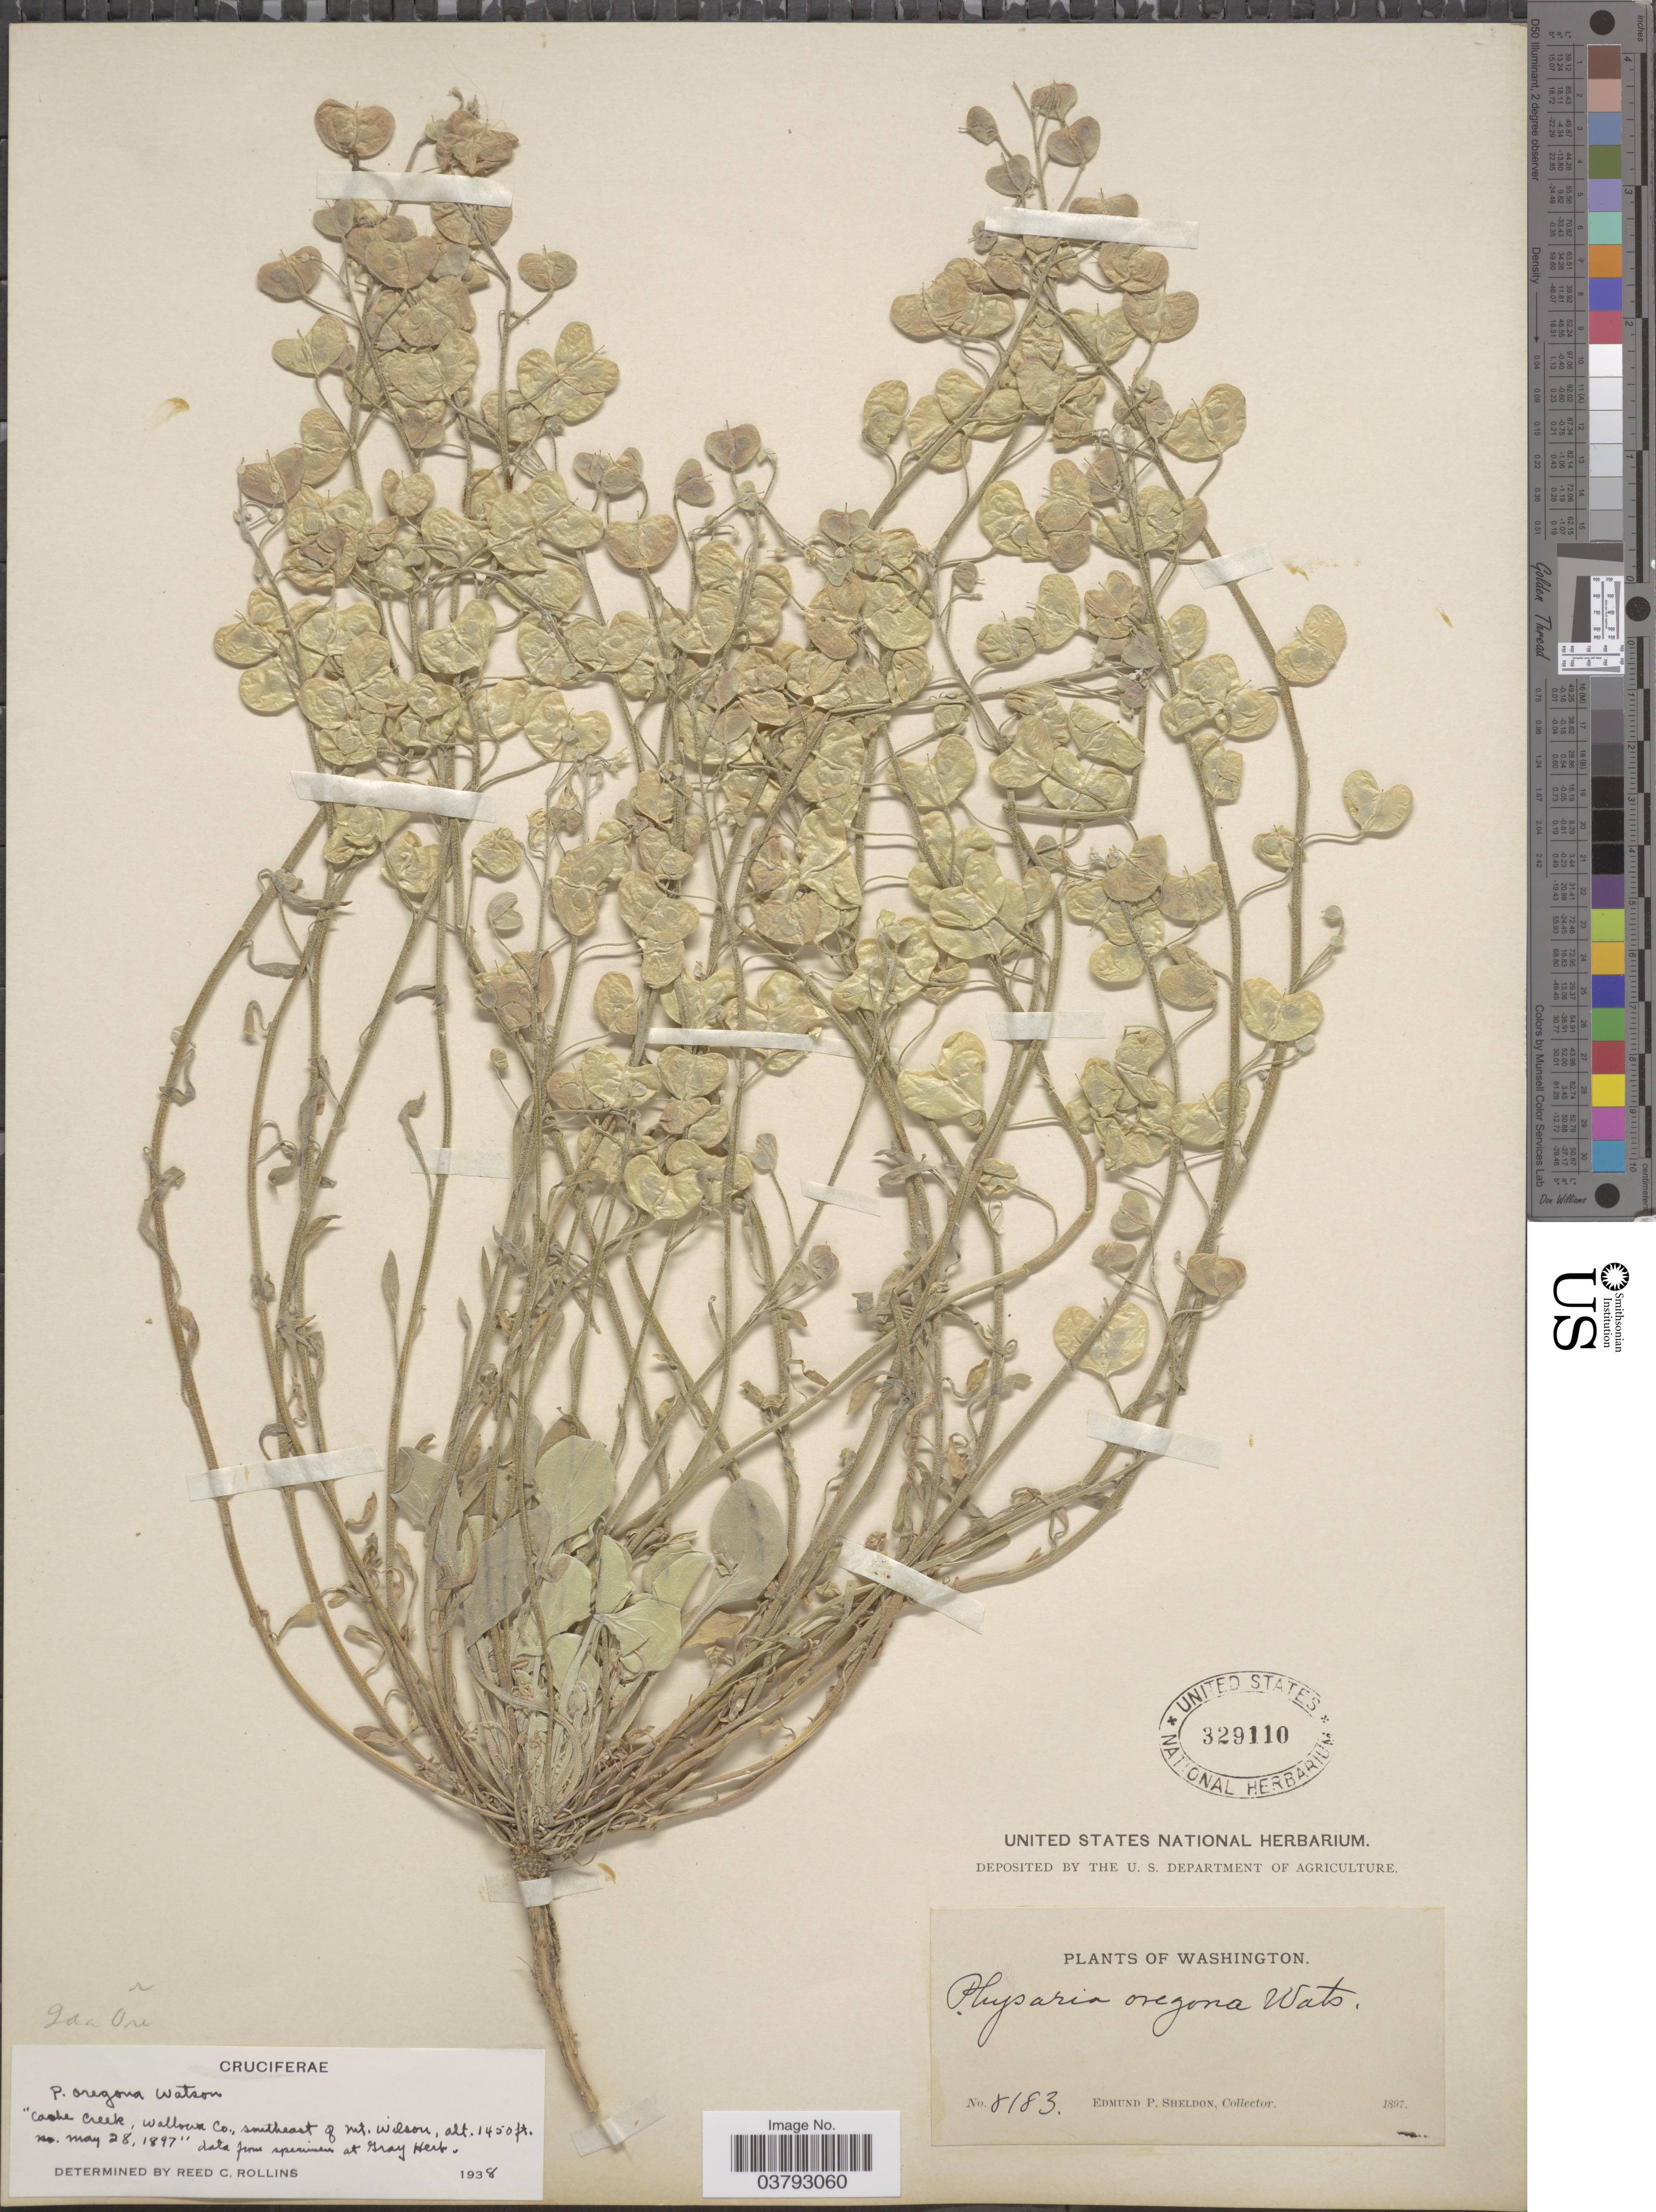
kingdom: Plantae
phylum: Tracheophyta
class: Magnoliopsida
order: Brassicales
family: Brassicaceae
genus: Physaria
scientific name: Physaria oregona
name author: S. Watson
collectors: E. P. Sheldon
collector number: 8183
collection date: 1897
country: United States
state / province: Washington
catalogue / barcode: US 329110